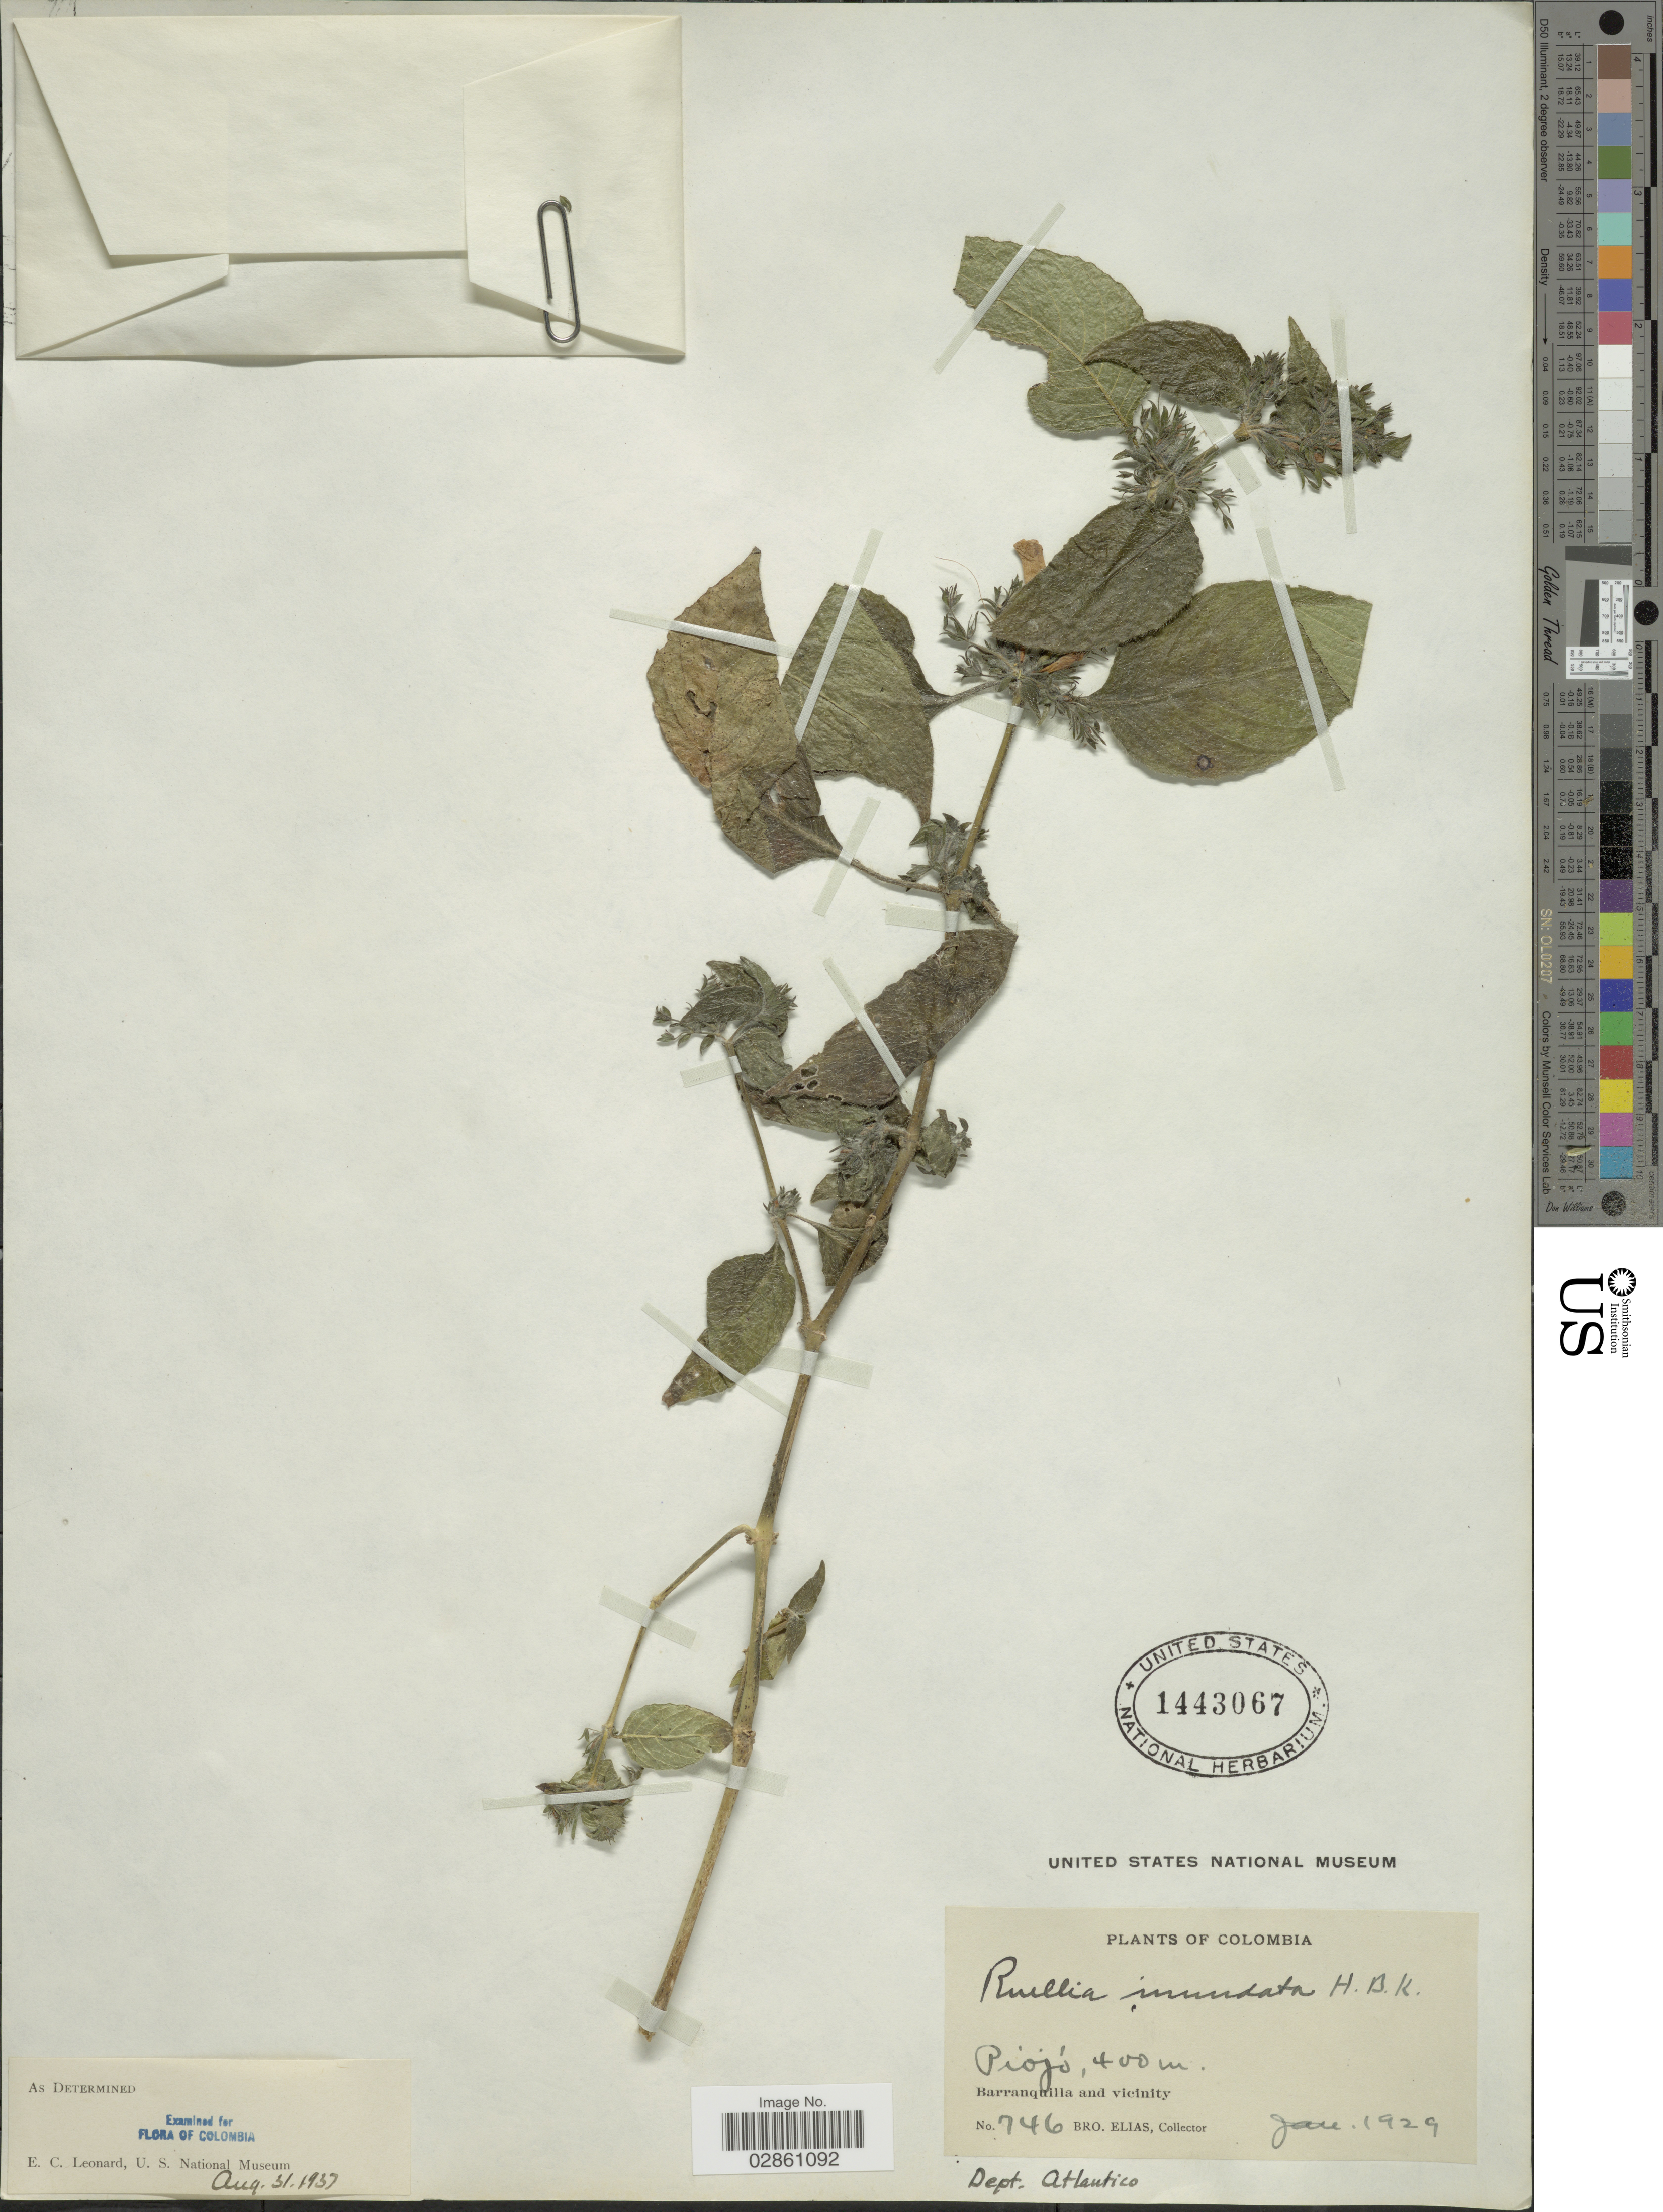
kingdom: Plantae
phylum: Tracheophyta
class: Magnoliopsida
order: Lamiales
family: Acanthaceae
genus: Ruellia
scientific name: Ruellia inundata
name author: Kunth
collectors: Bro. Elias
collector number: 746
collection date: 1929-01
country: Colombia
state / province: Atlántico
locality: Piojo. Barranquilla and vicinity. Dept. Atlantico.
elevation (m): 400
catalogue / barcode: US 1443067